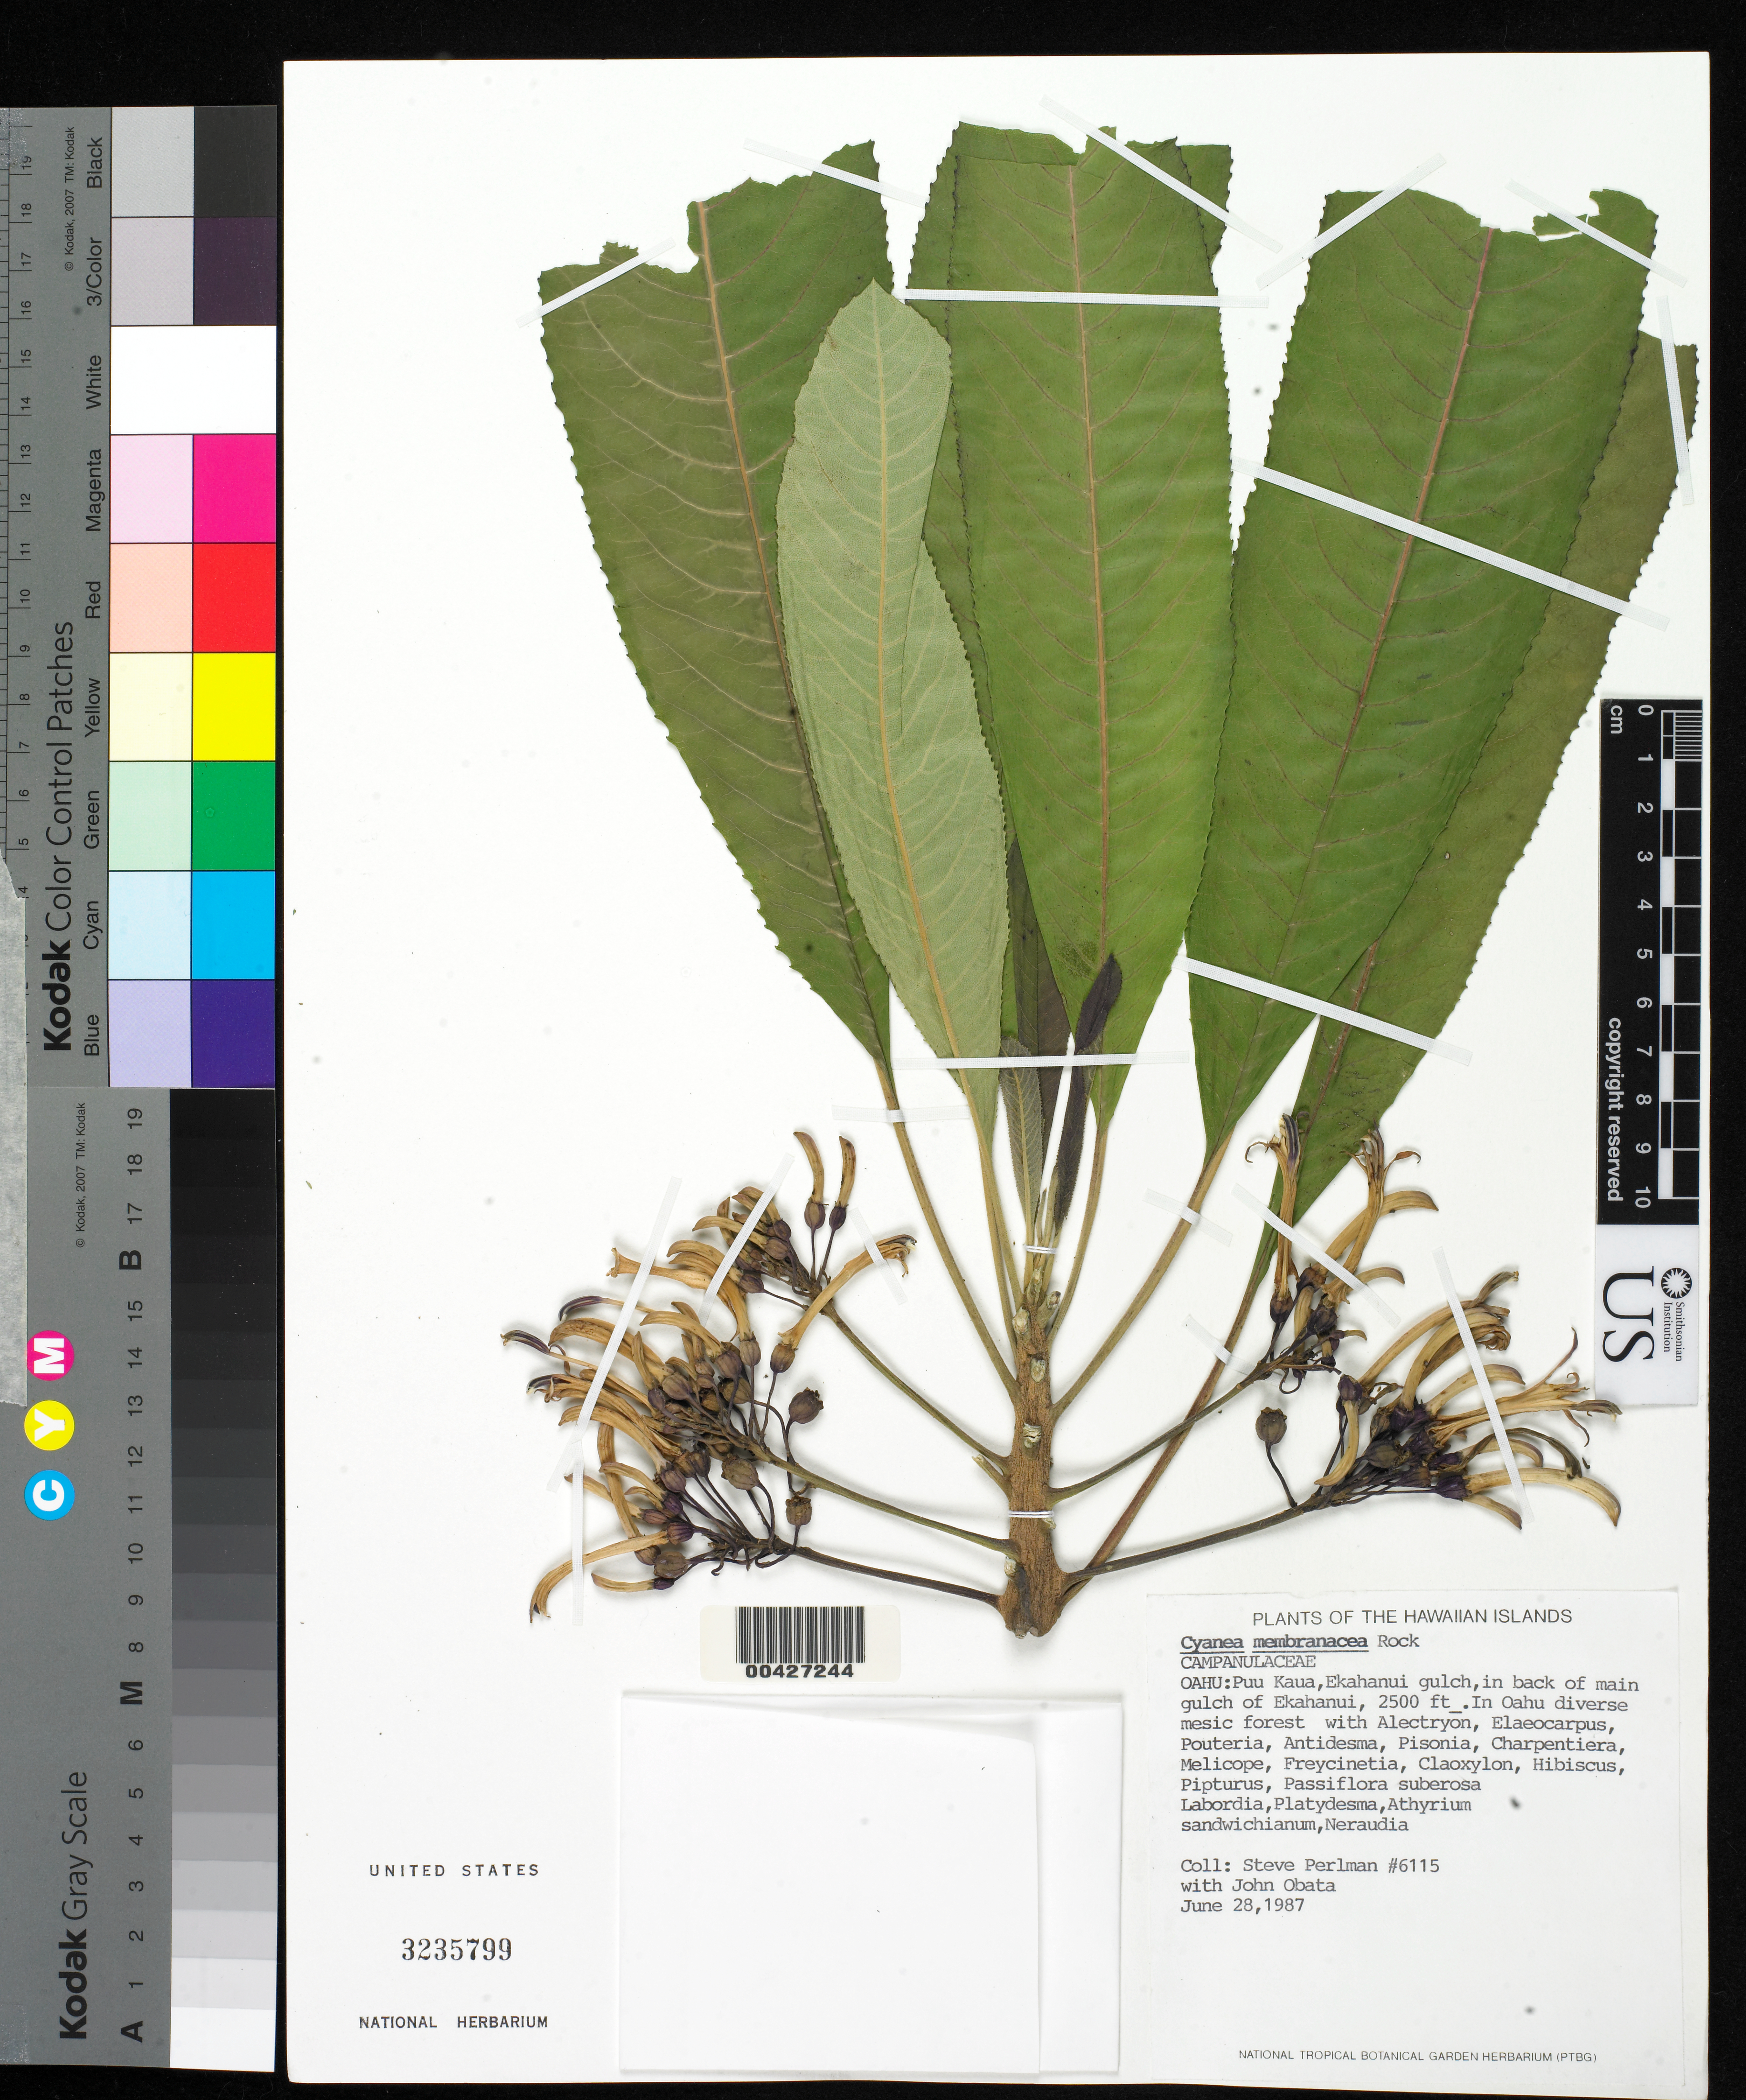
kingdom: Plantae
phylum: Tracheophyta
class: Magnoliopsida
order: Asterales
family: Campanulaceae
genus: Cyanea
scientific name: Cyanea membranacea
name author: Rock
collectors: S. P. Perlman & J. Obata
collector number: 6115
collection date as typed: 28 Jun 1987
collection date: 1987-06-28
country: United States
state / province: Hawaii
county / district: Honolulu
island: Oahu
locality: Puu Kaua, Ekahanui gulch, in back of main gulch of Ekahanui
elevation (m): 762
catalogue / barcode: US 3235799